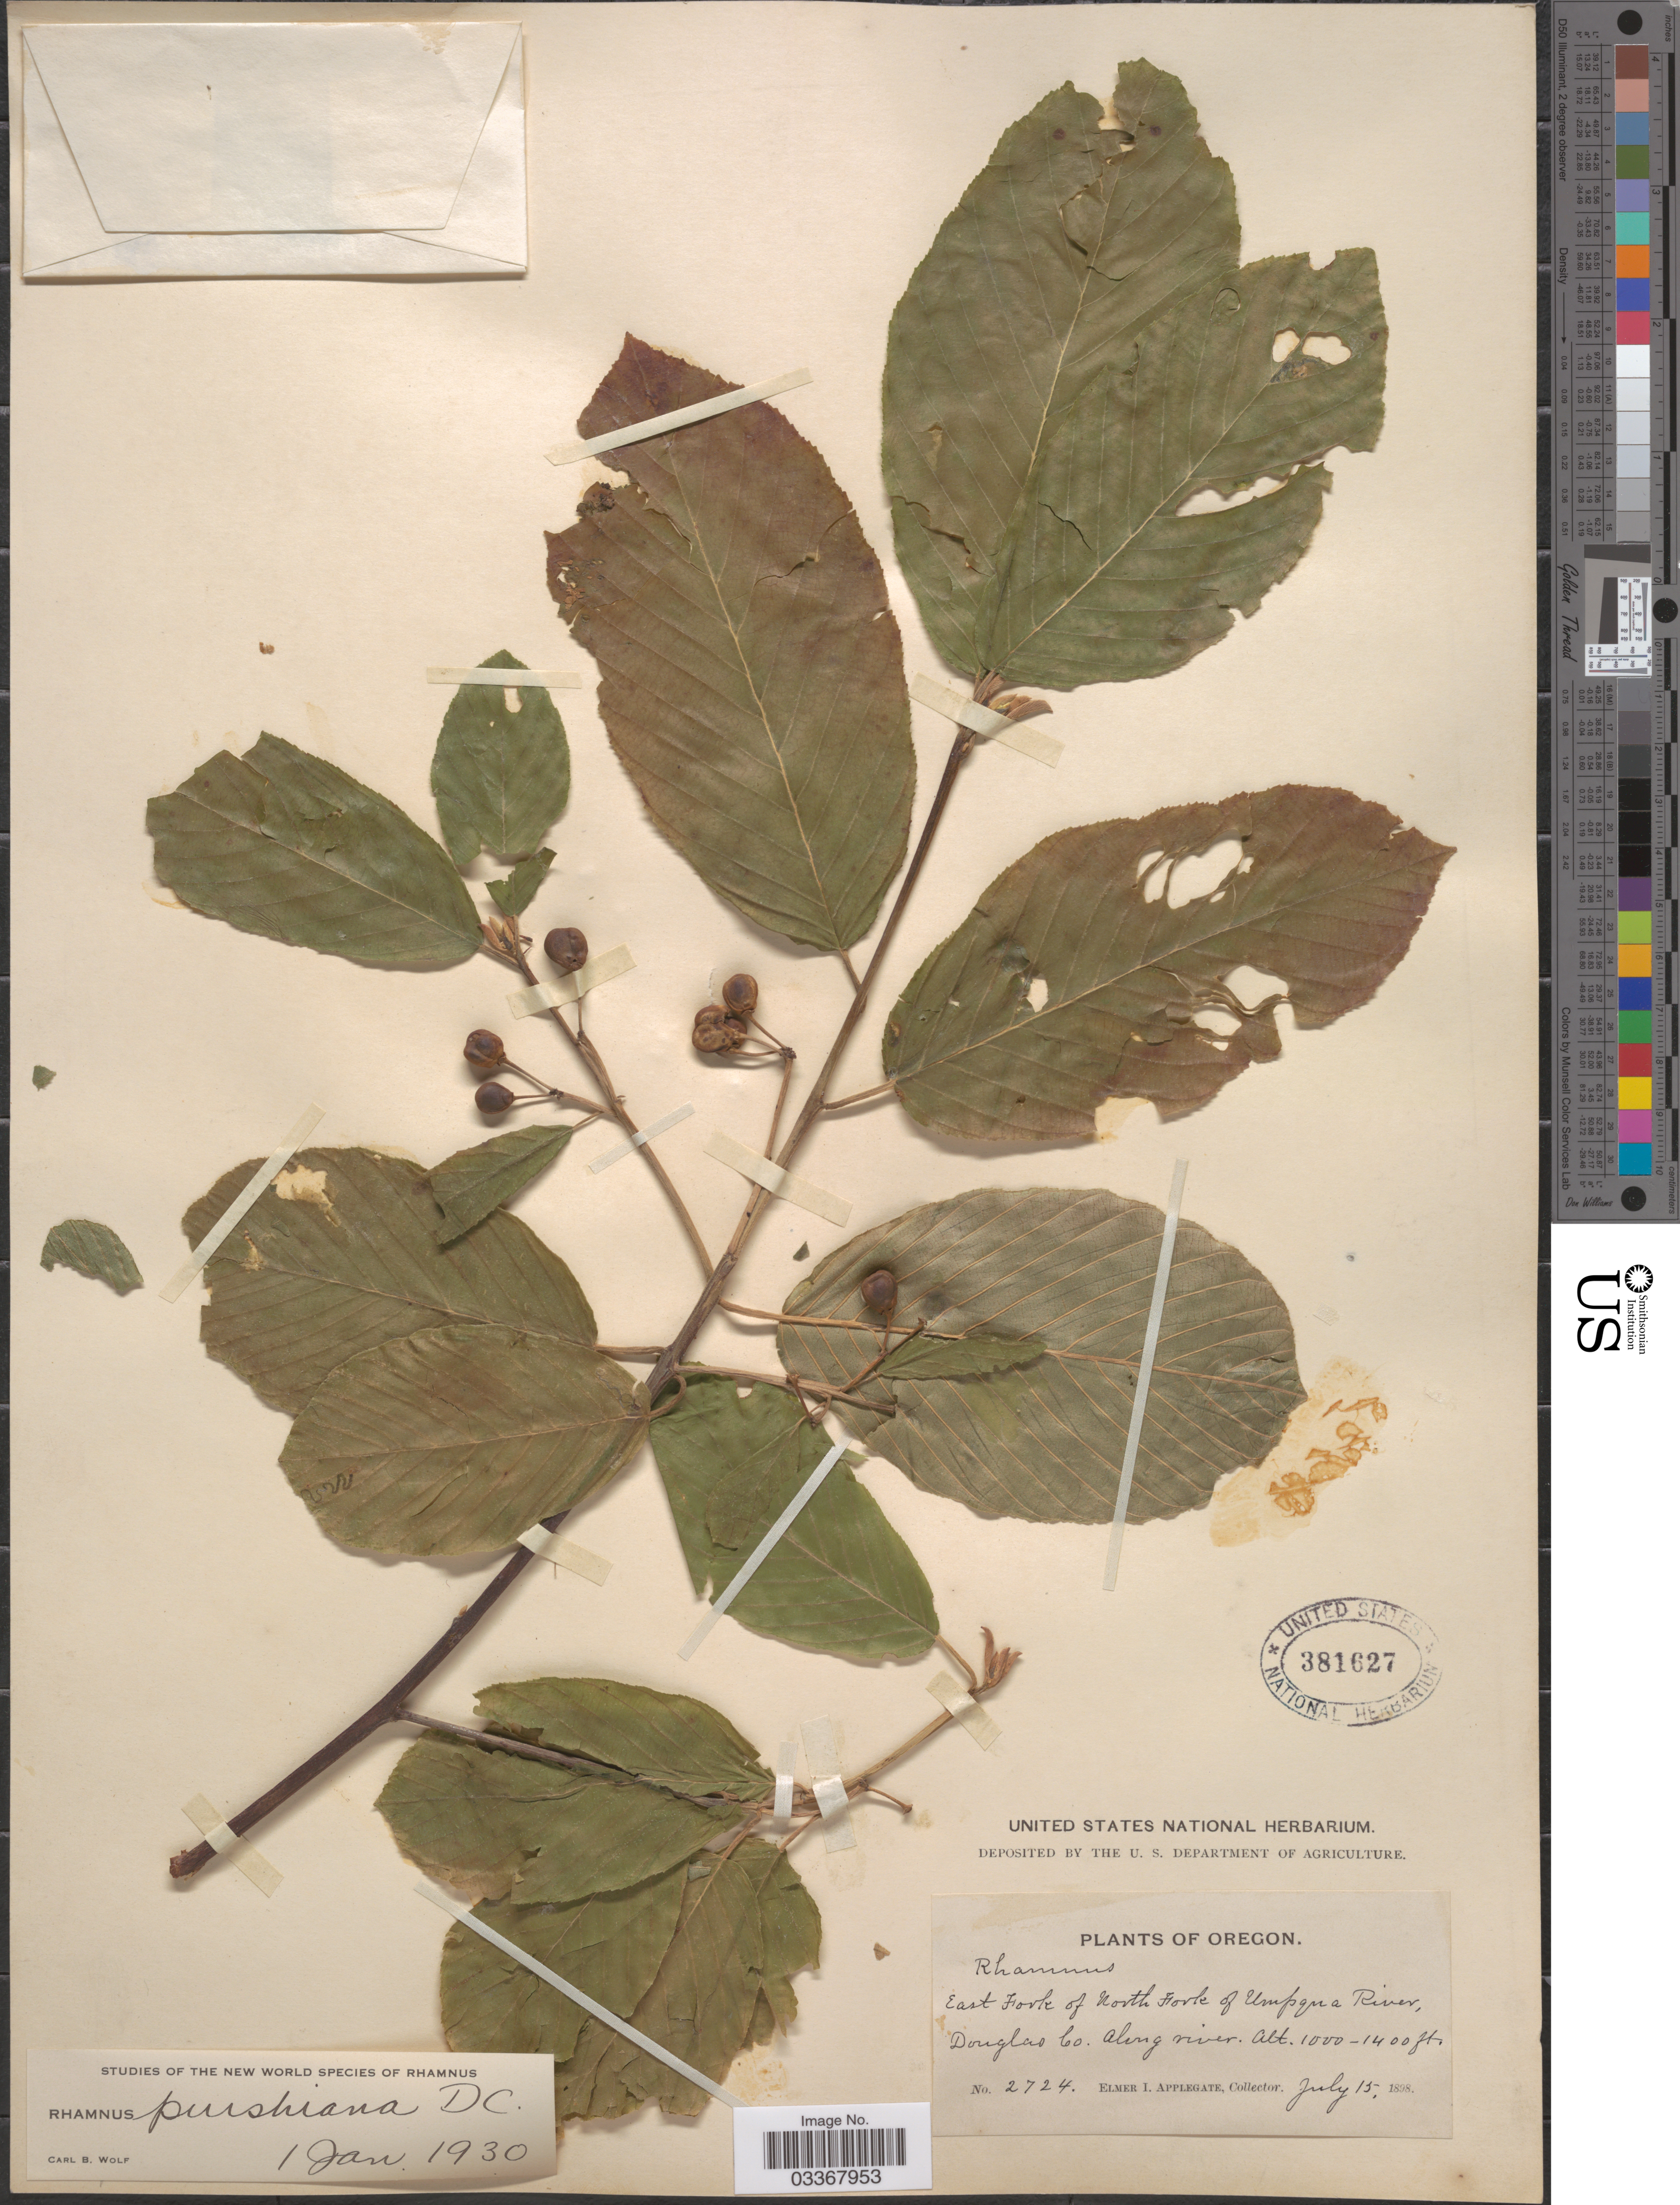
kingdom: Plantae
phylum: Tracheophyta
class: Magnoliopsida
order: Rosales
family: Rhamnaceae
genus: Frangula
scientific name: Frangula purshiana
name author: (DC.) A. Gray ex J.G. Cooper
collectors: E. I. Applegate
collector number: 2724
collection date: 1898-07-15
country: United States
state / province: Oregon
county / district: Douglas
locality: East Fork of North Fork of Umpqua River, Douglas Co.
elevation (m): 305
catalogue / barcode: US 381627